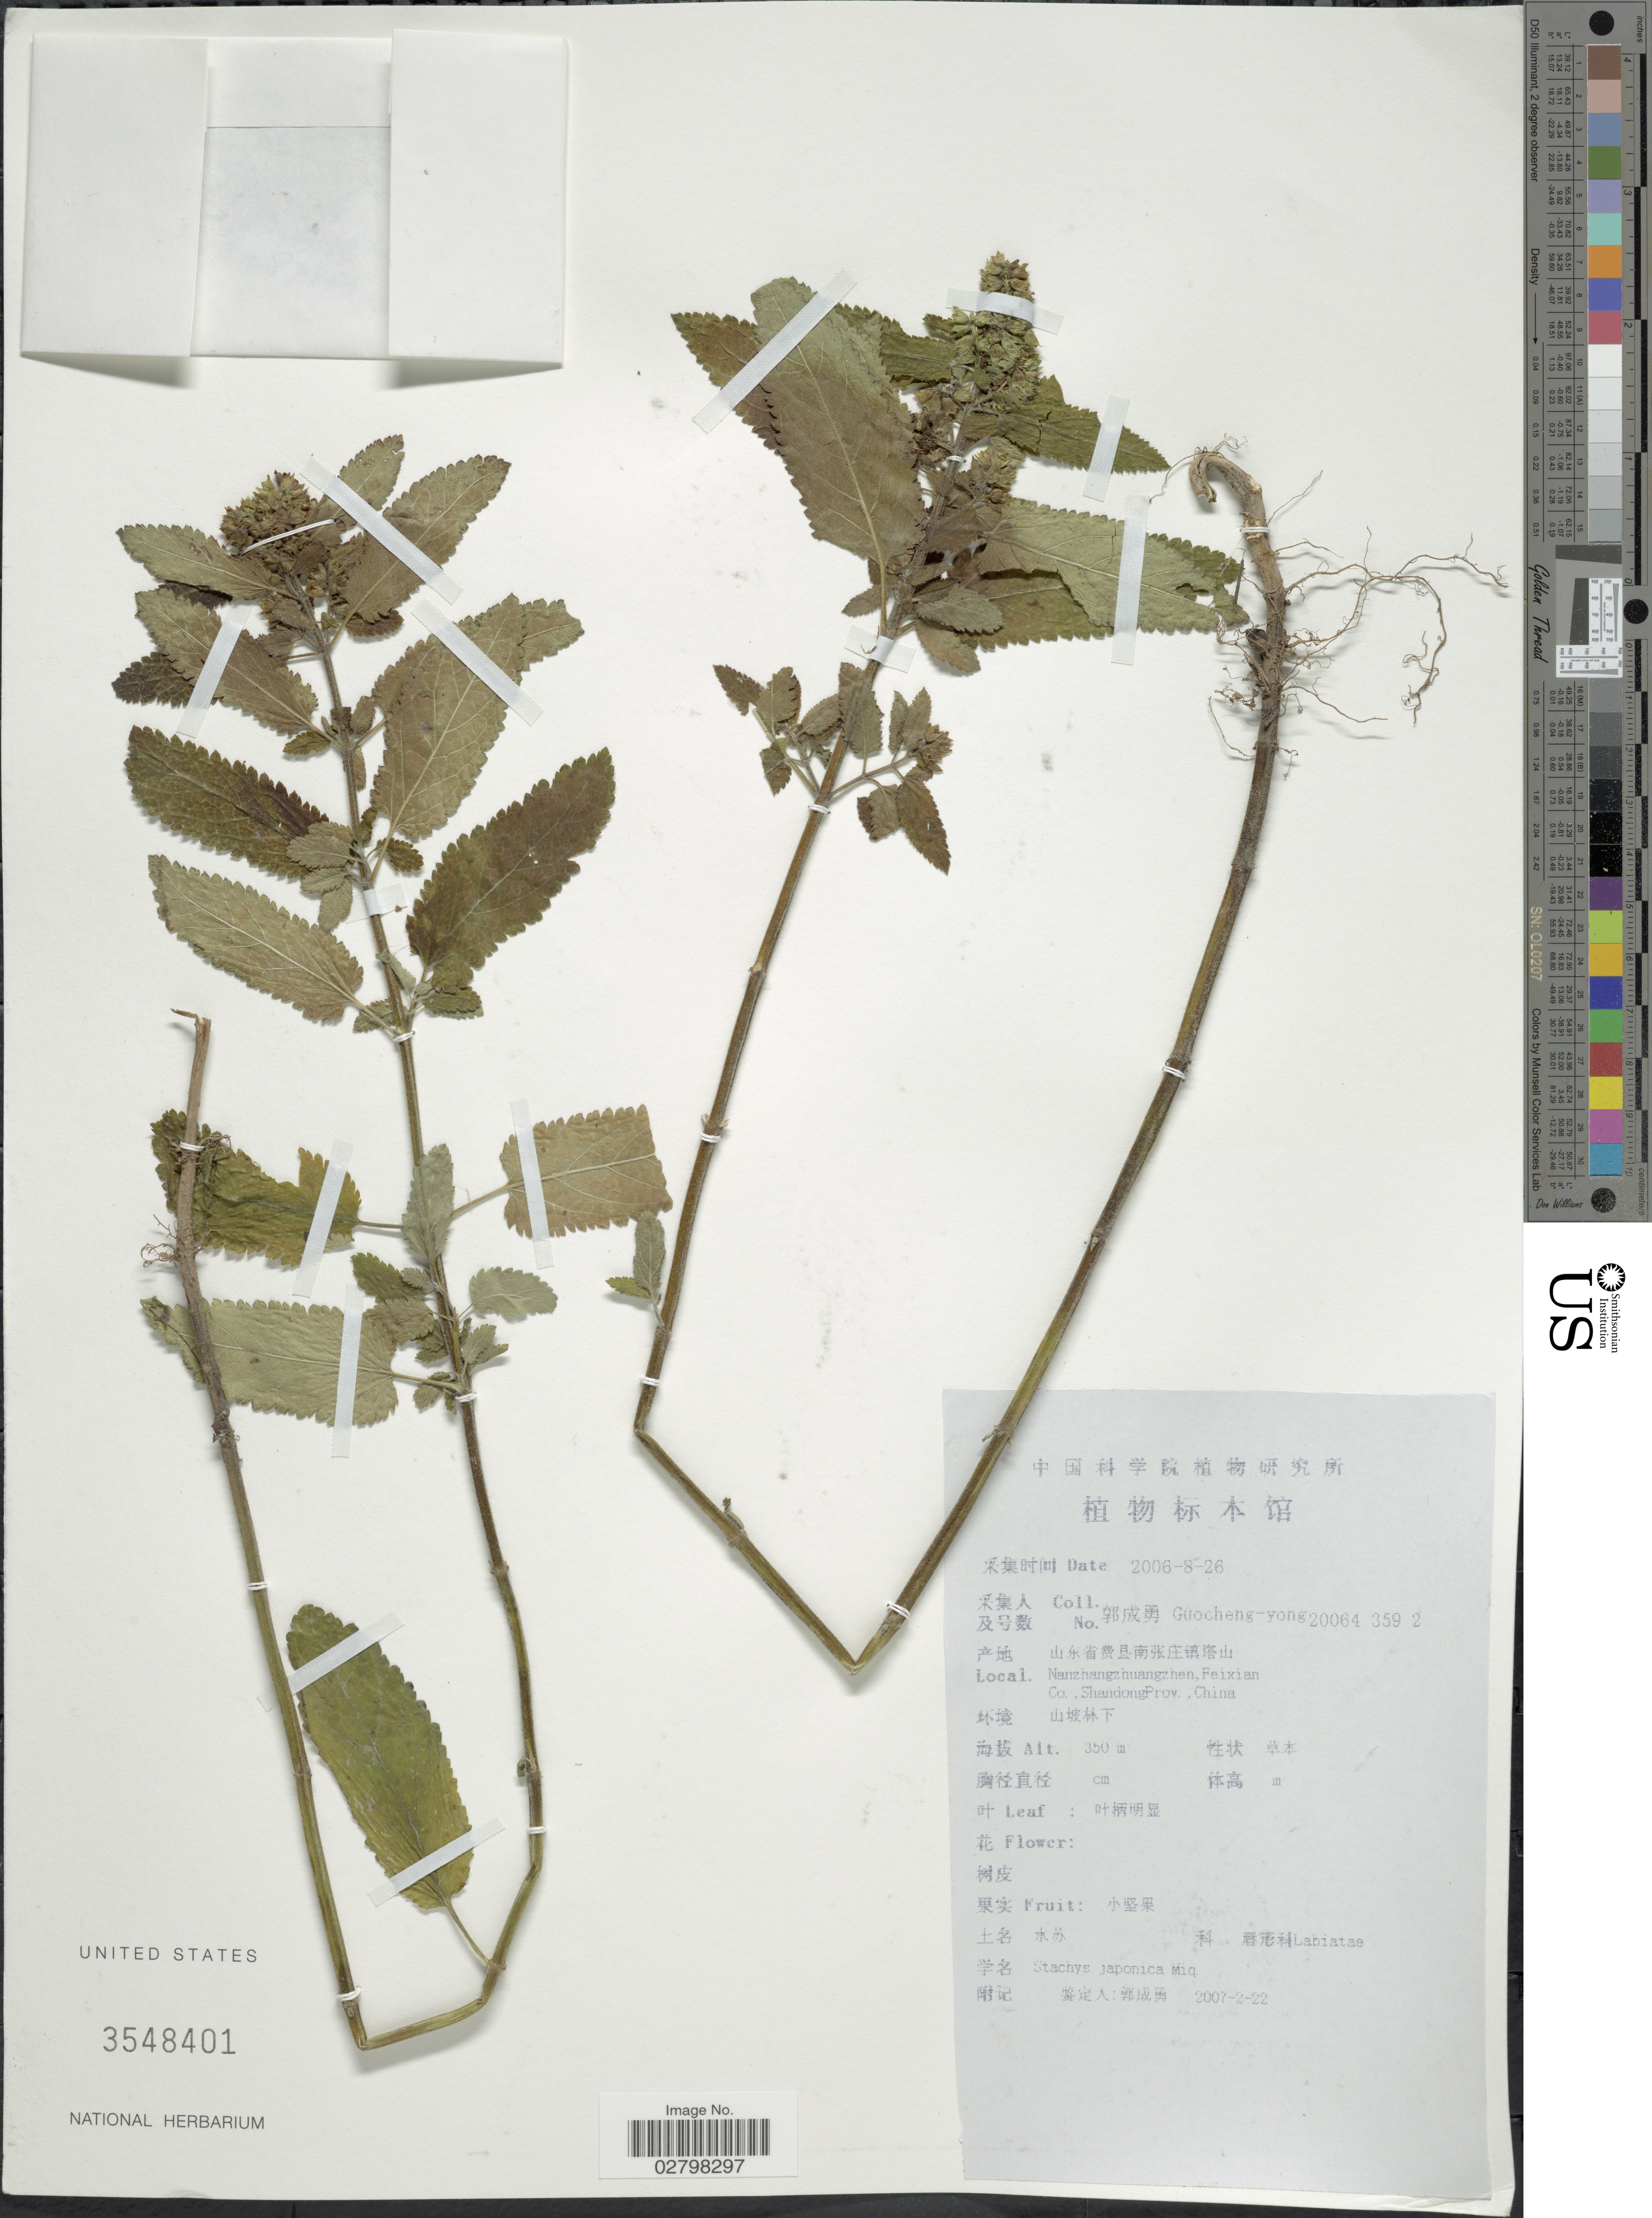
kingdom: Plantae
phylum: Tracheophyta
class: Magnoliopsida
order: Lamiales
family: Lamiaceae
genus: Stachys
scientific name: Stachys japonica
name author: Miq.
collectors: Guo cheng-yong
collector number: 20064 359 2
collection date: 2006-06-26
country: China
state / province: Shandong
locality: Nanzhangzhuangzhen, Feixian Co.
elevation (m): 350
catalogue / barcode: US 3548401